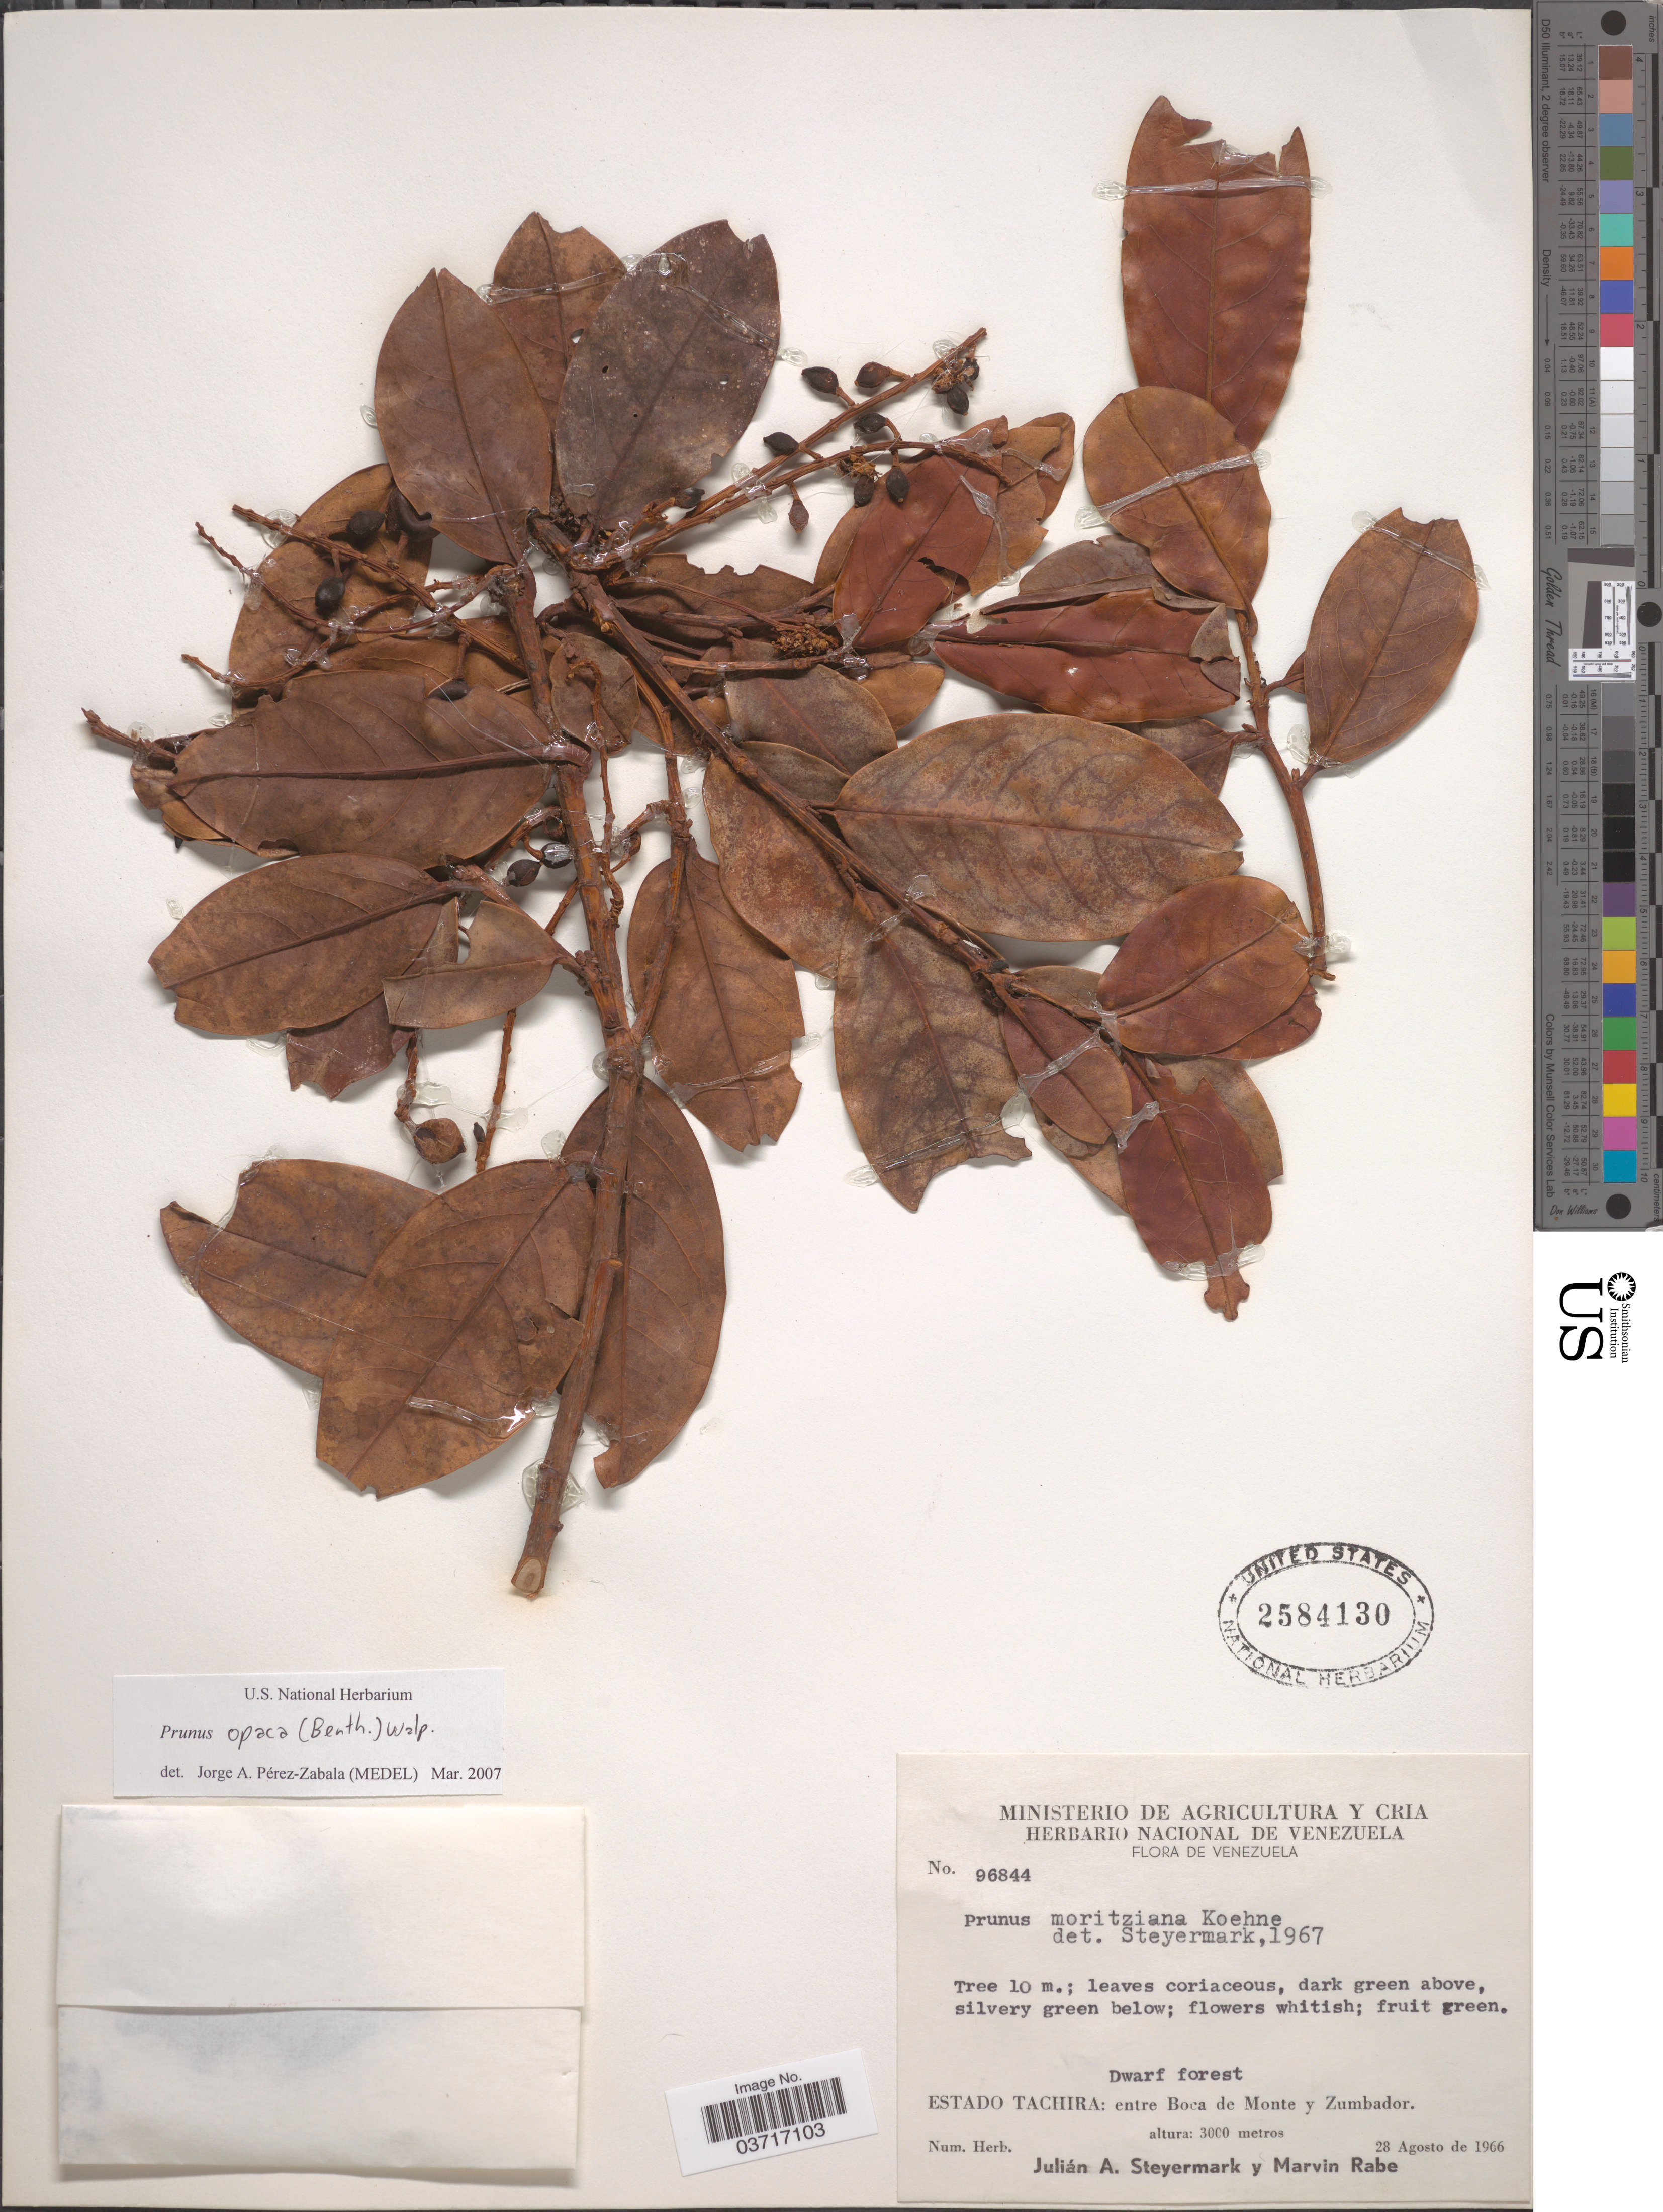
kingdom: Plantae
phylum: Tracheophyta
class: Magnoliopsida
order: Rosales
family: Rosaceae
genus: Prunus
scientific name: Prunus opaca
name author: (Benth.) Walp.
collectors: J. Steyermark & M. Rabe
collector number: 96844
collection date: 1966-08-28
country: Venezuela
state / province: Tachira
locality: Entre Boca de Monte y Zumbador.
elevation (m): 3000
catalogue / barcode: US 2584130